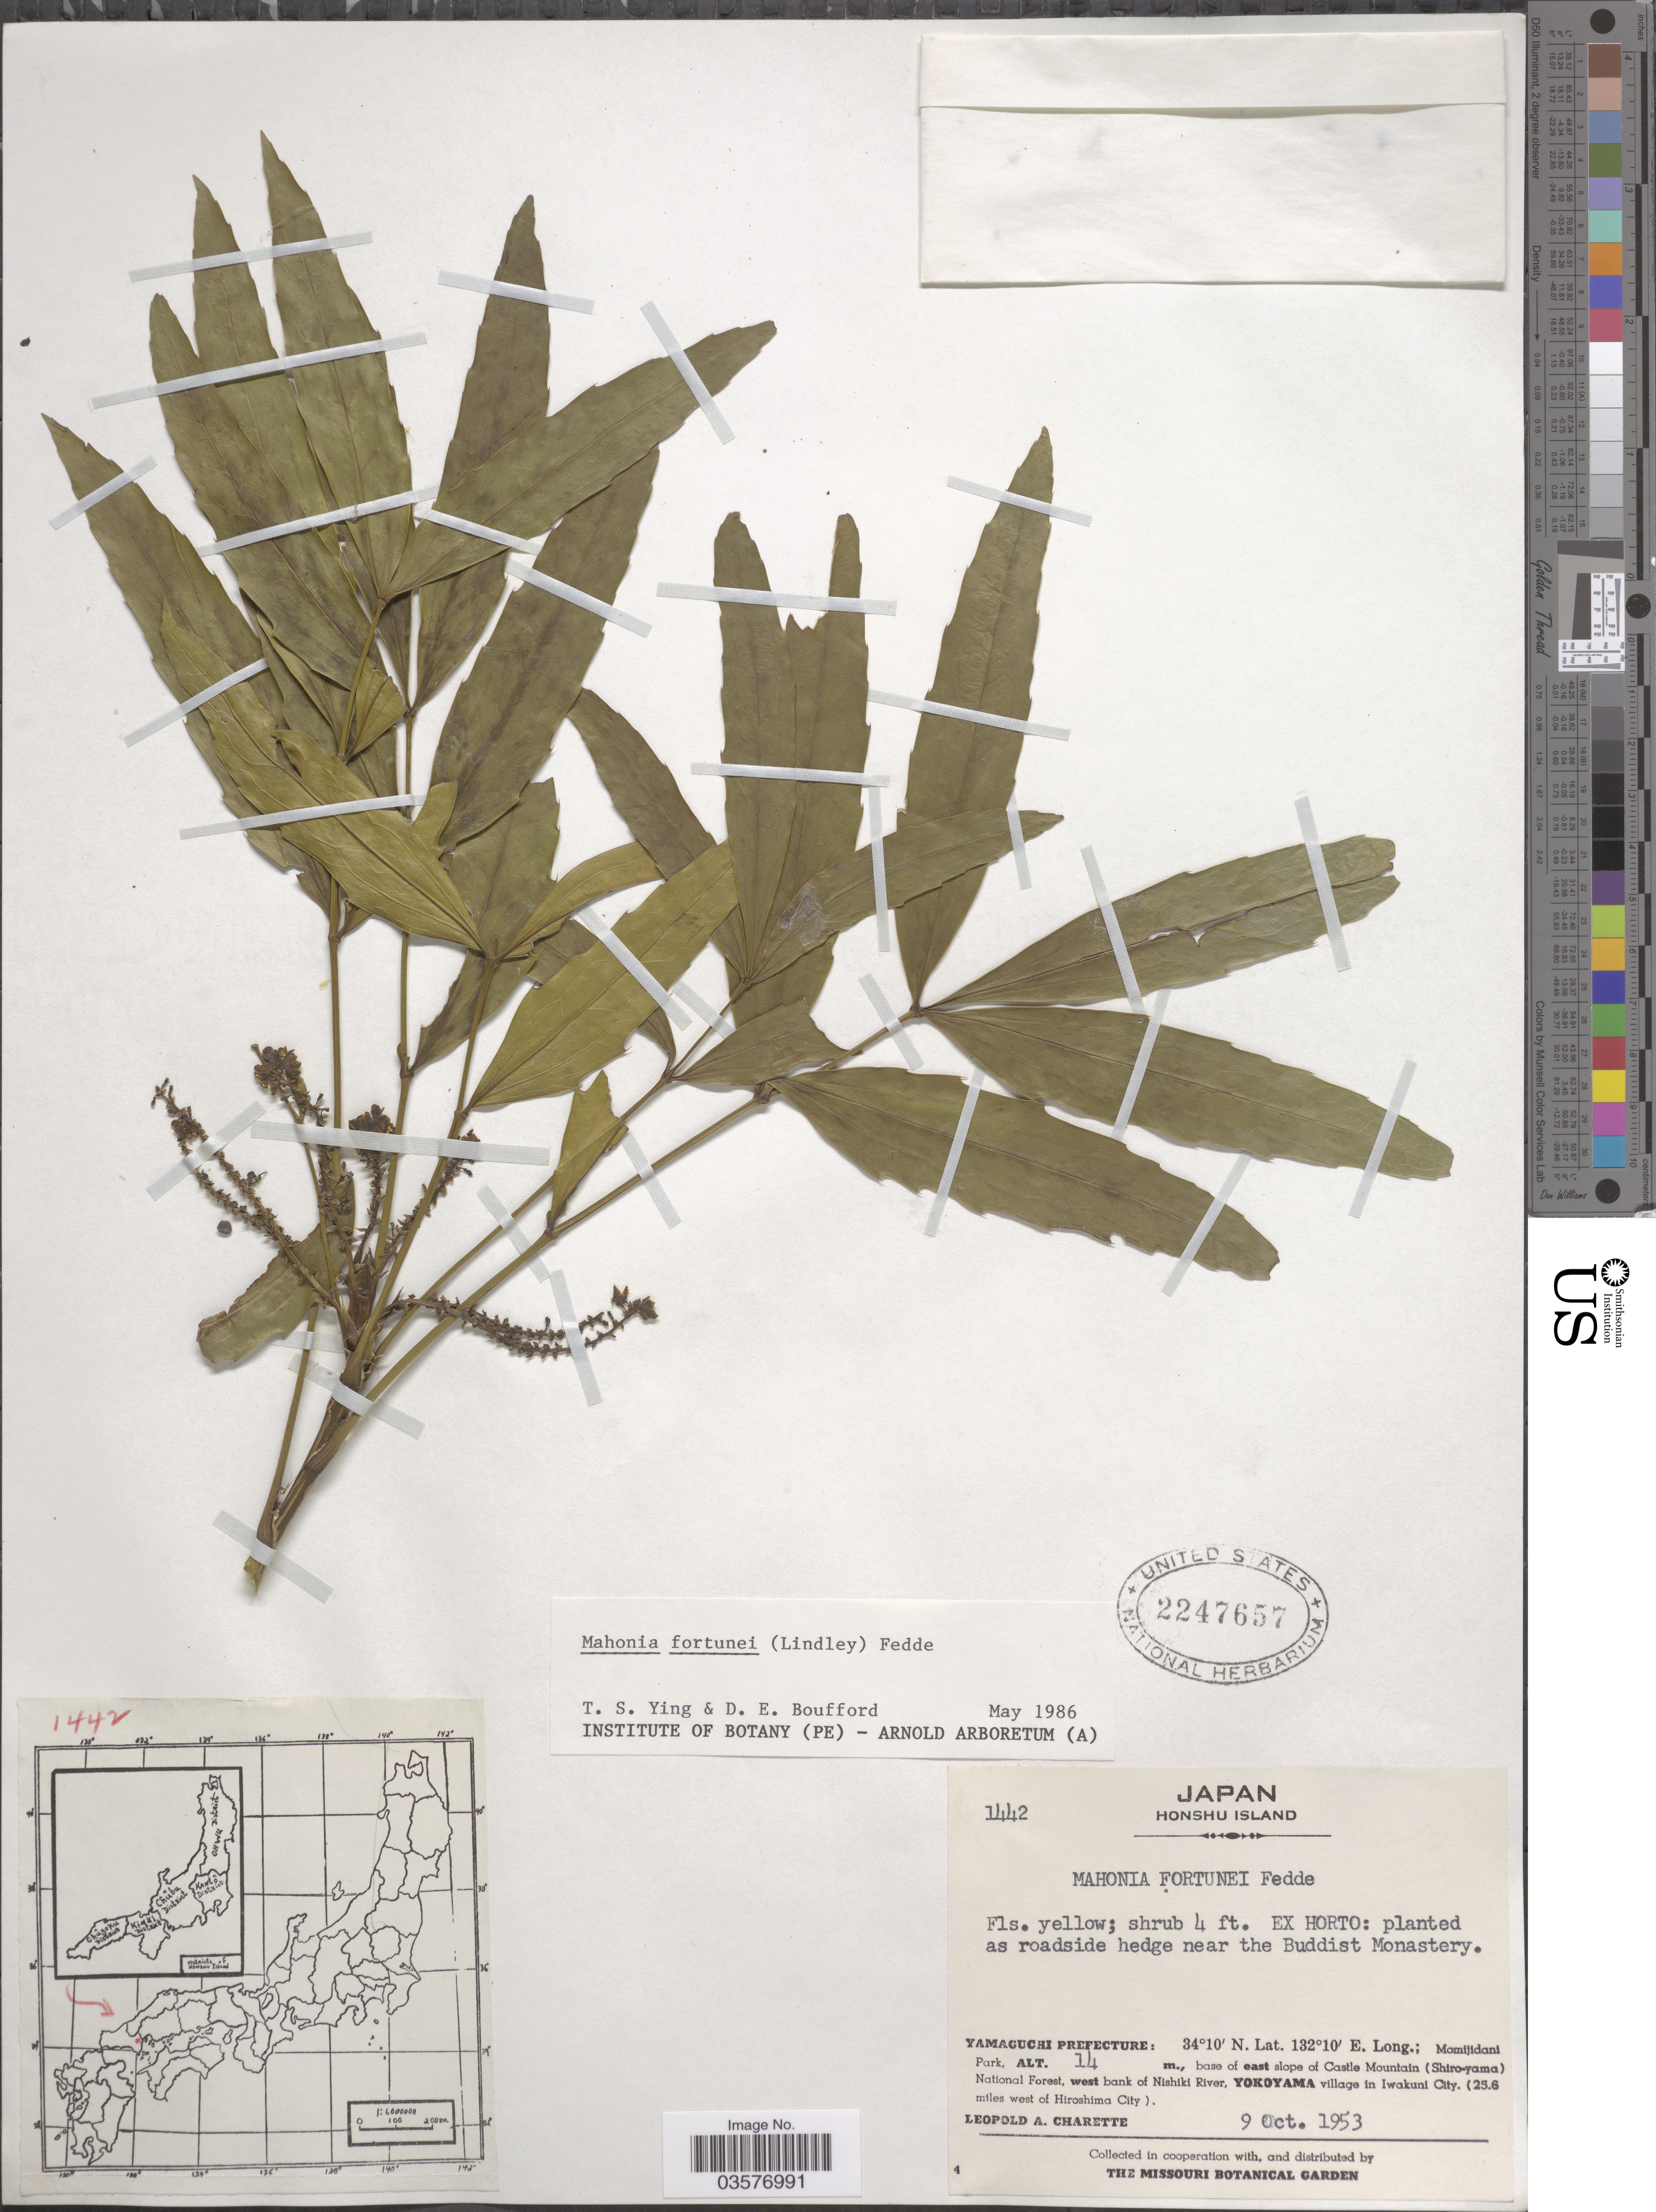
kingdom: Plantae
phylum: Tracheophyta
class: Magnoliopsida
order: Ranunculales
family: Berberidaceae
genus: Mahonia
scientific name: Mahonia fortunei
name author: (Lindl.) Fedde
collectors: L. A. Charette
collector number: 1442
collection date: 1953-10-09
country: Japan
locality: Ex Horto: as roadside hedge near the Buddist Monastery.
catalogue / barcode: US 2247657